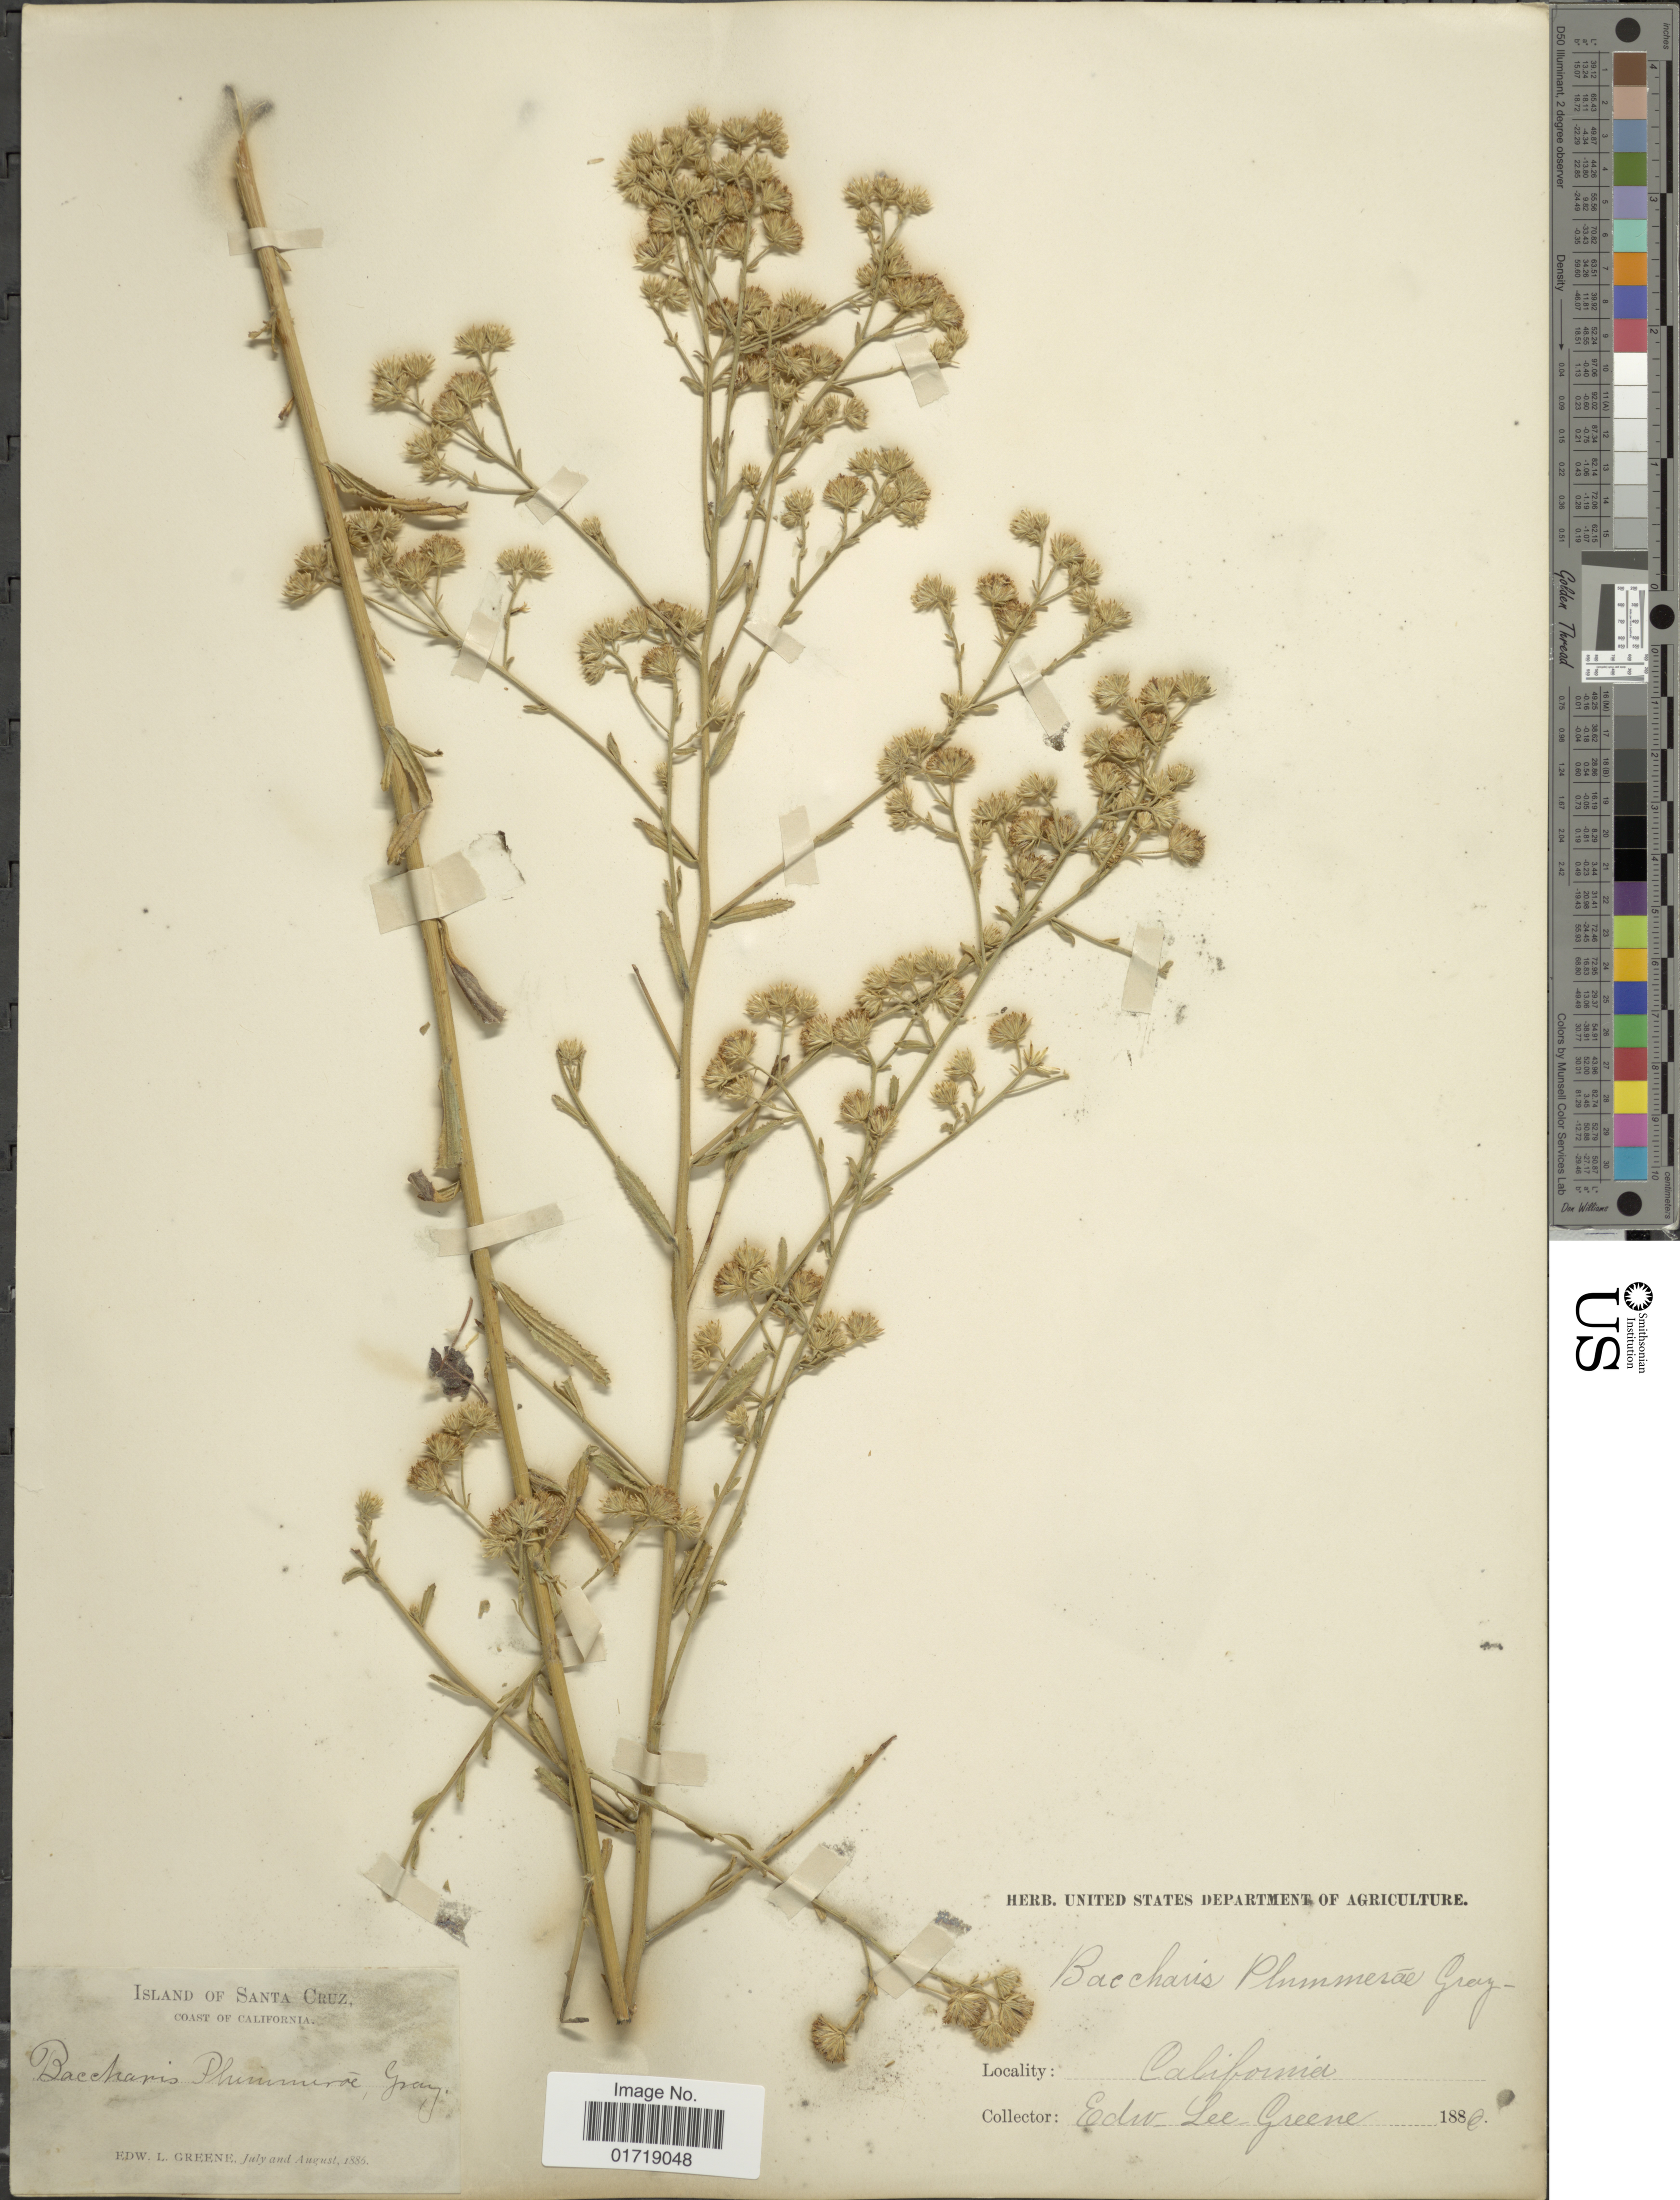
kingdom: Plantae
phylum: Tracheophyta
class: Magnoliopsida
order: Asterales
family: Asteraceae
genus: Baccharis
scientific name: Baccharis plummerae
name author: A. Gray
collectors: E. L. Greene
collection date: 1886-07/1886-08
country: United States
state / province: California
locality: Island of Santa Cruz, Coast of California